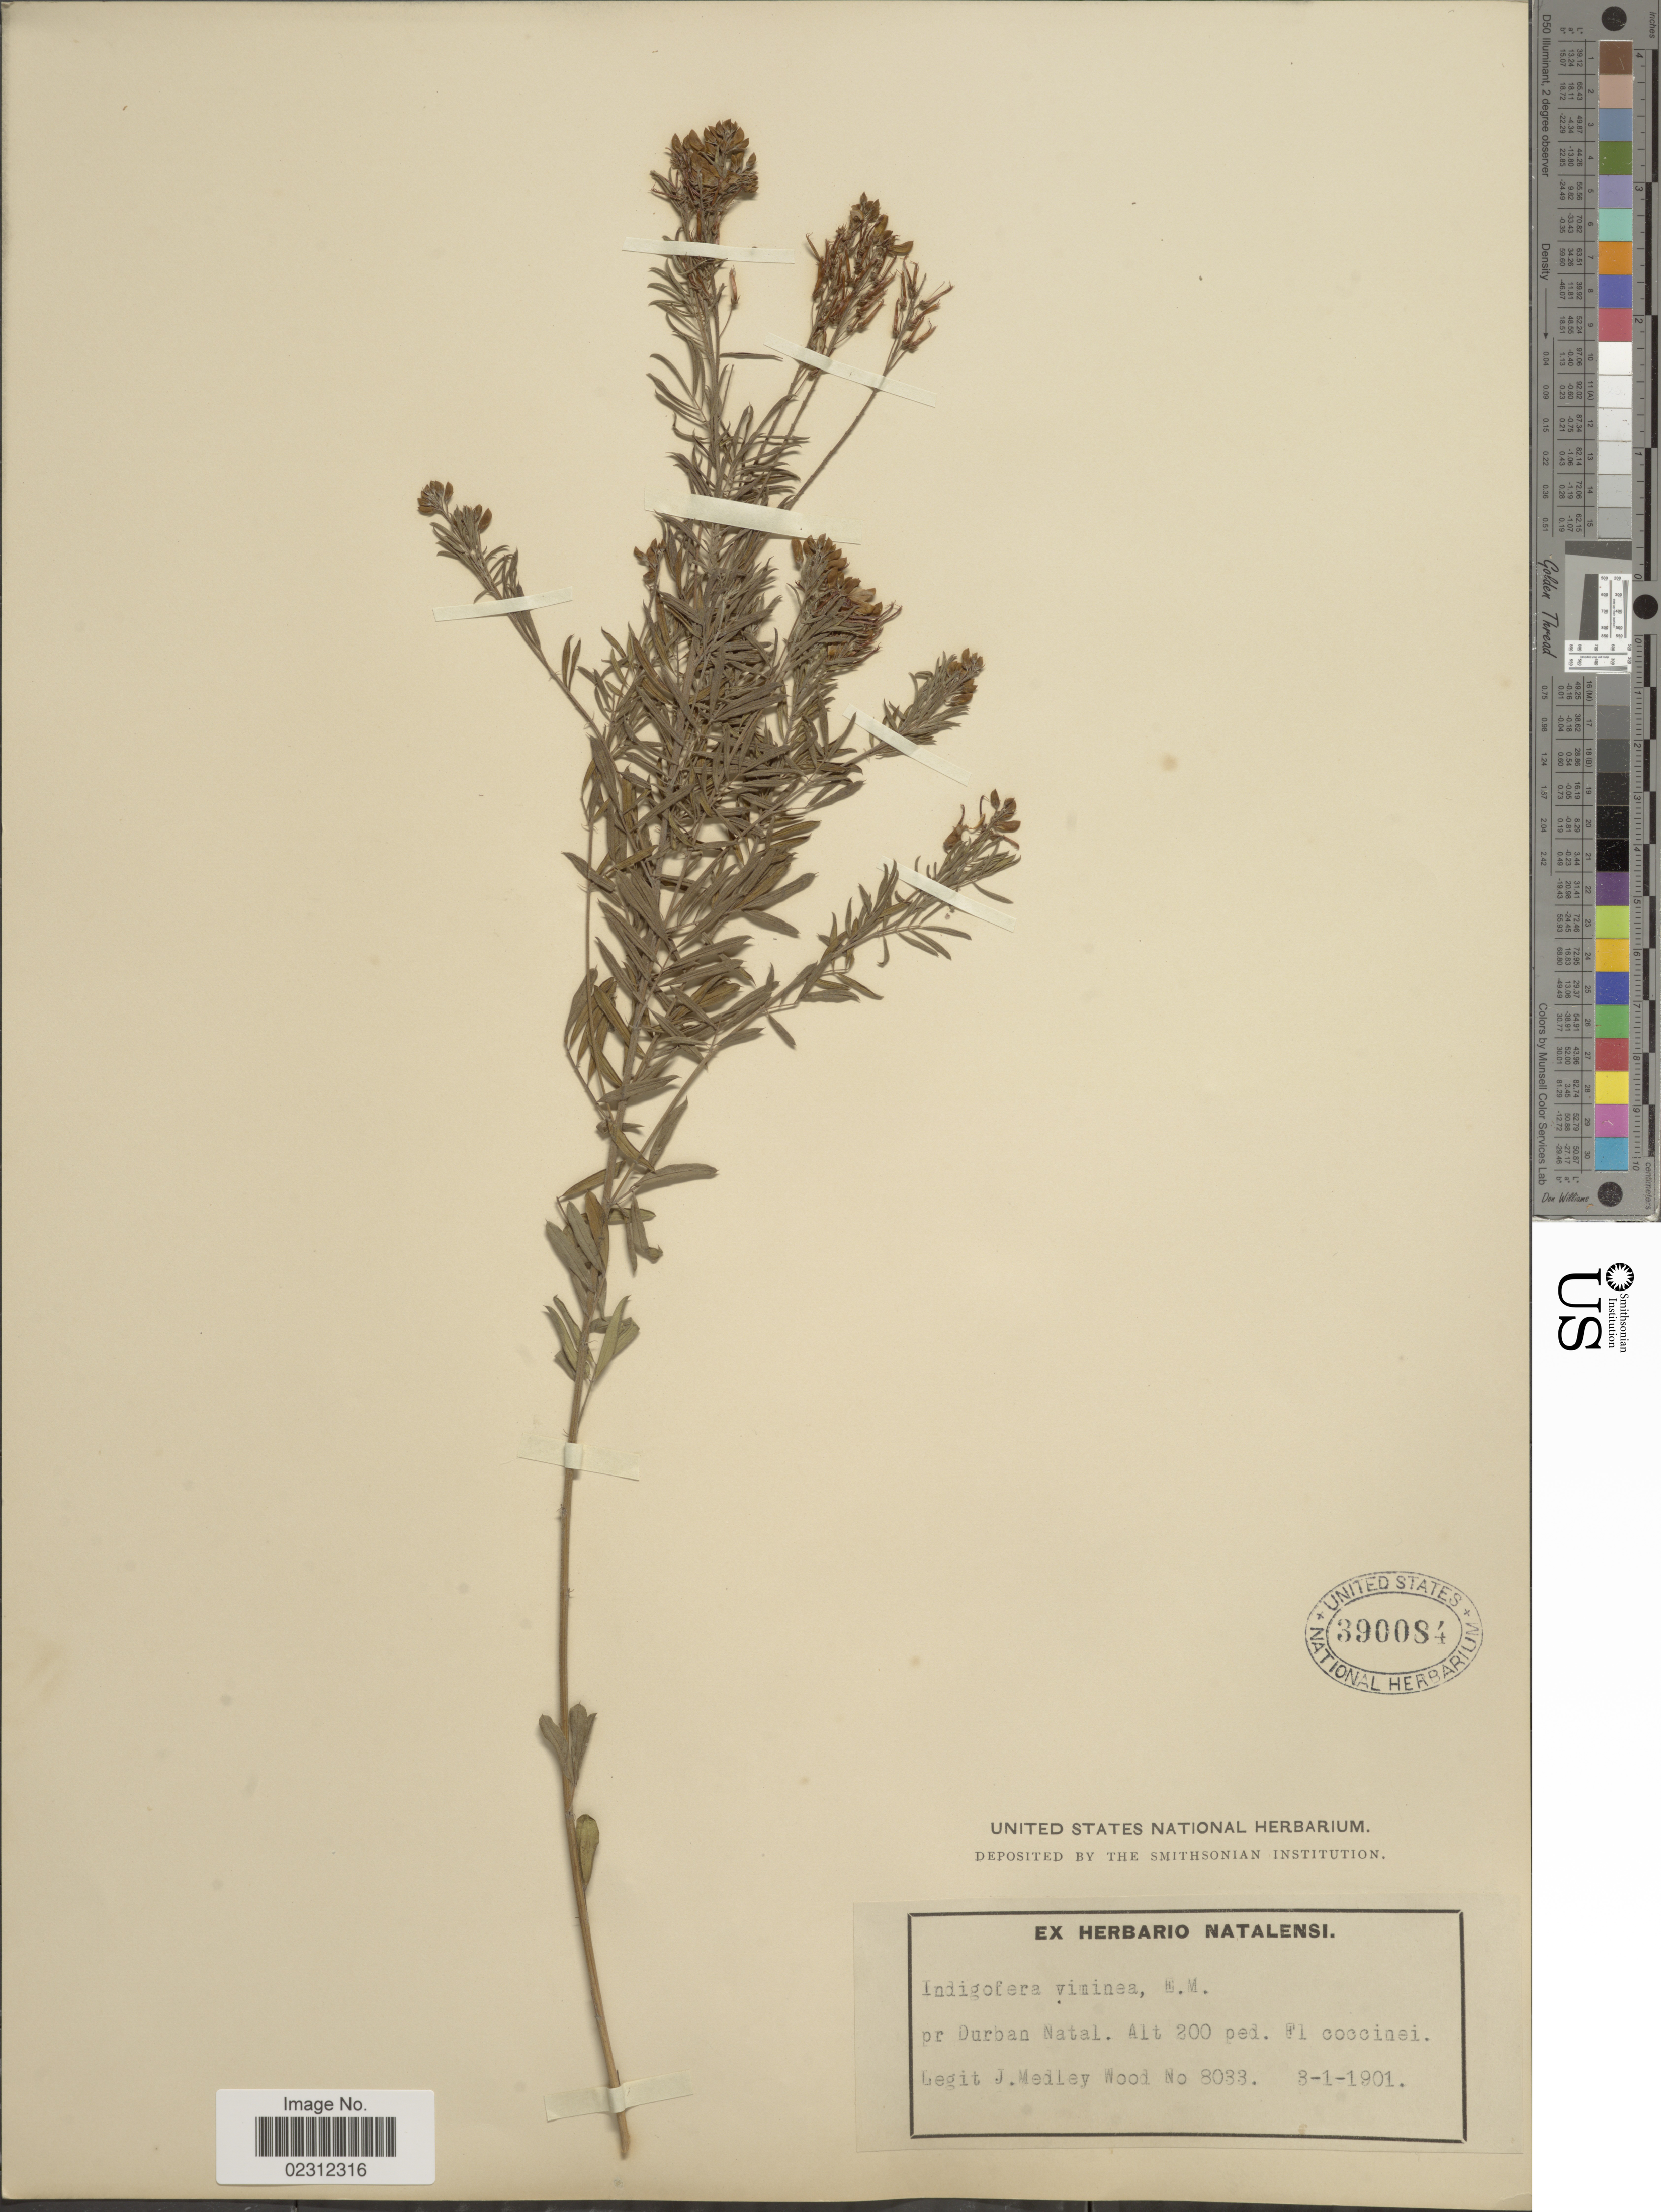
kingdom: Plantae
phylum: Tracheophyta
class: Magnoliopsida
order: Fabales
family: Fabaceae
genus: Indigofera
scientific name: Indigofera viminea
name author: E. Mey.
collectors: J. M. Wood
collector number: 8033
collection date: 1901-01-03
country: South Africa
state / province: KwaZulu-Natal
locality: Pr. Durban Natal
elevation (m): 61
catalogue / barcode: US 390084